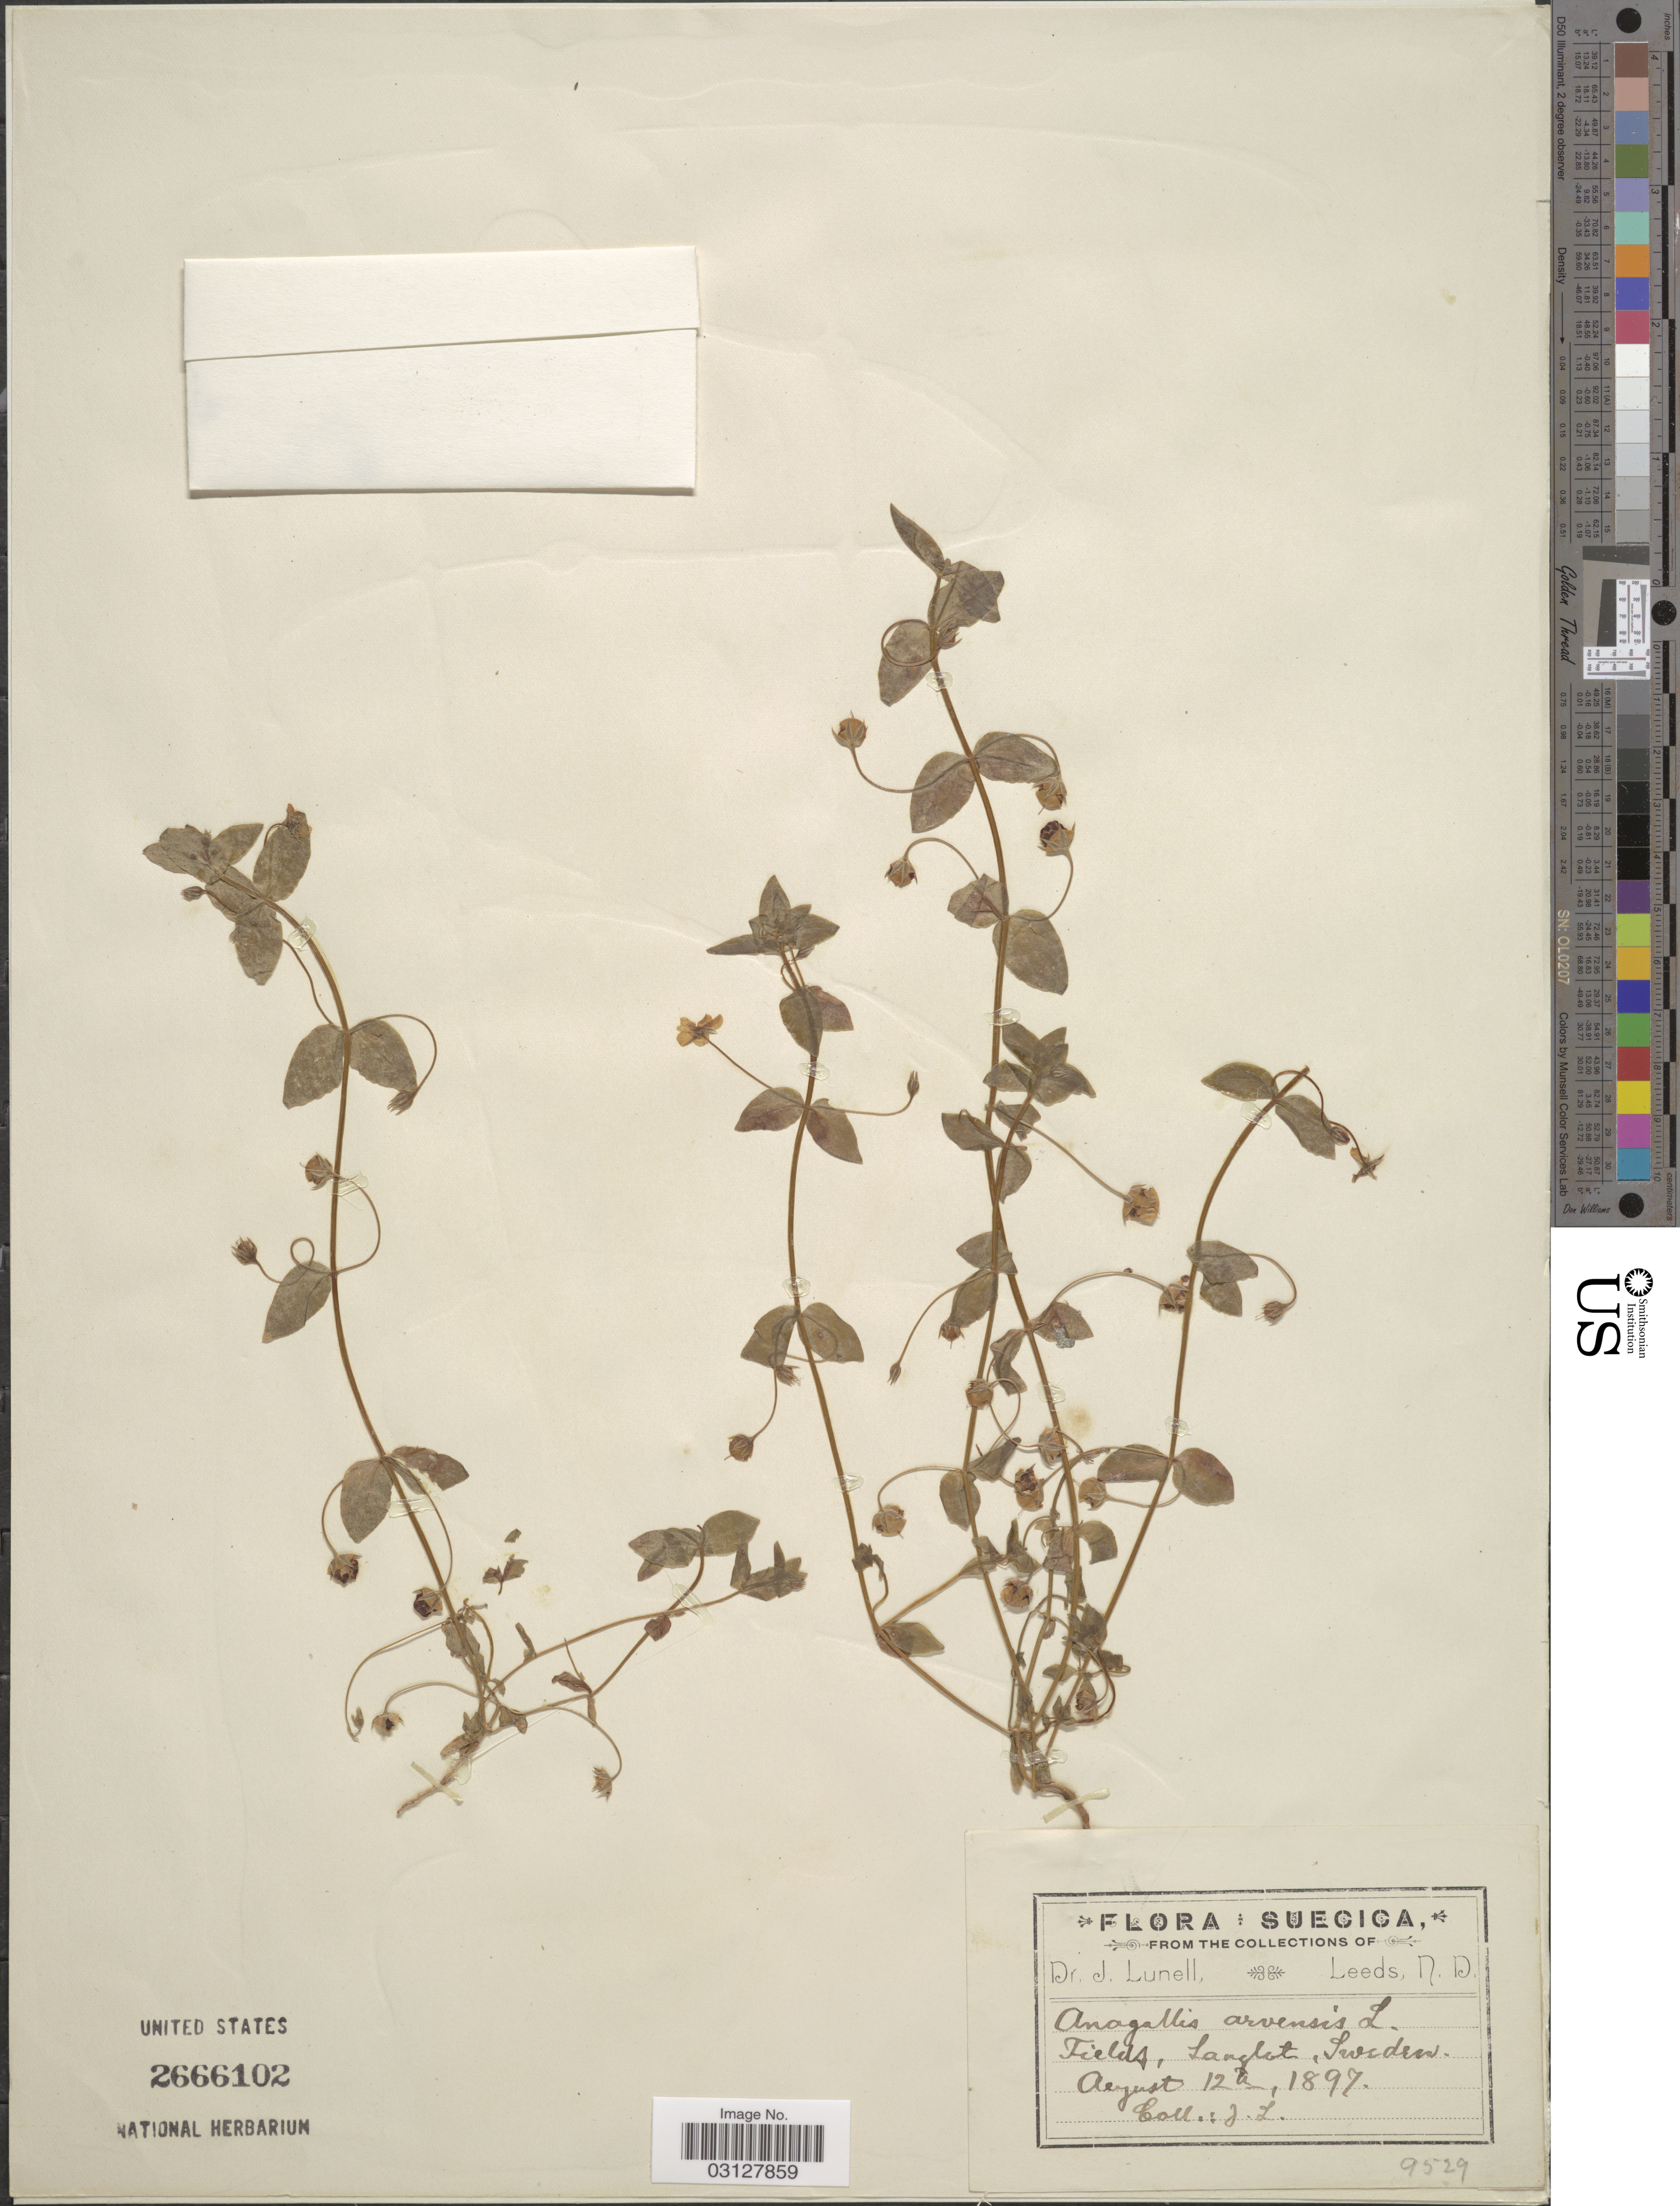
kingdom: Plantae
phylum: Tracheophyta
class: Magnoliopsida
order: Ericales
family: Primulaceae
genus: Anagallis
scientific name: Anagallis arvensis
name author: L.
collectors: J. Lunell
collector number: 9529?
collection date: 1897-08-12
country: Sweden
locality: Fields, Langlot.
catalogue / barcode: US 2666102